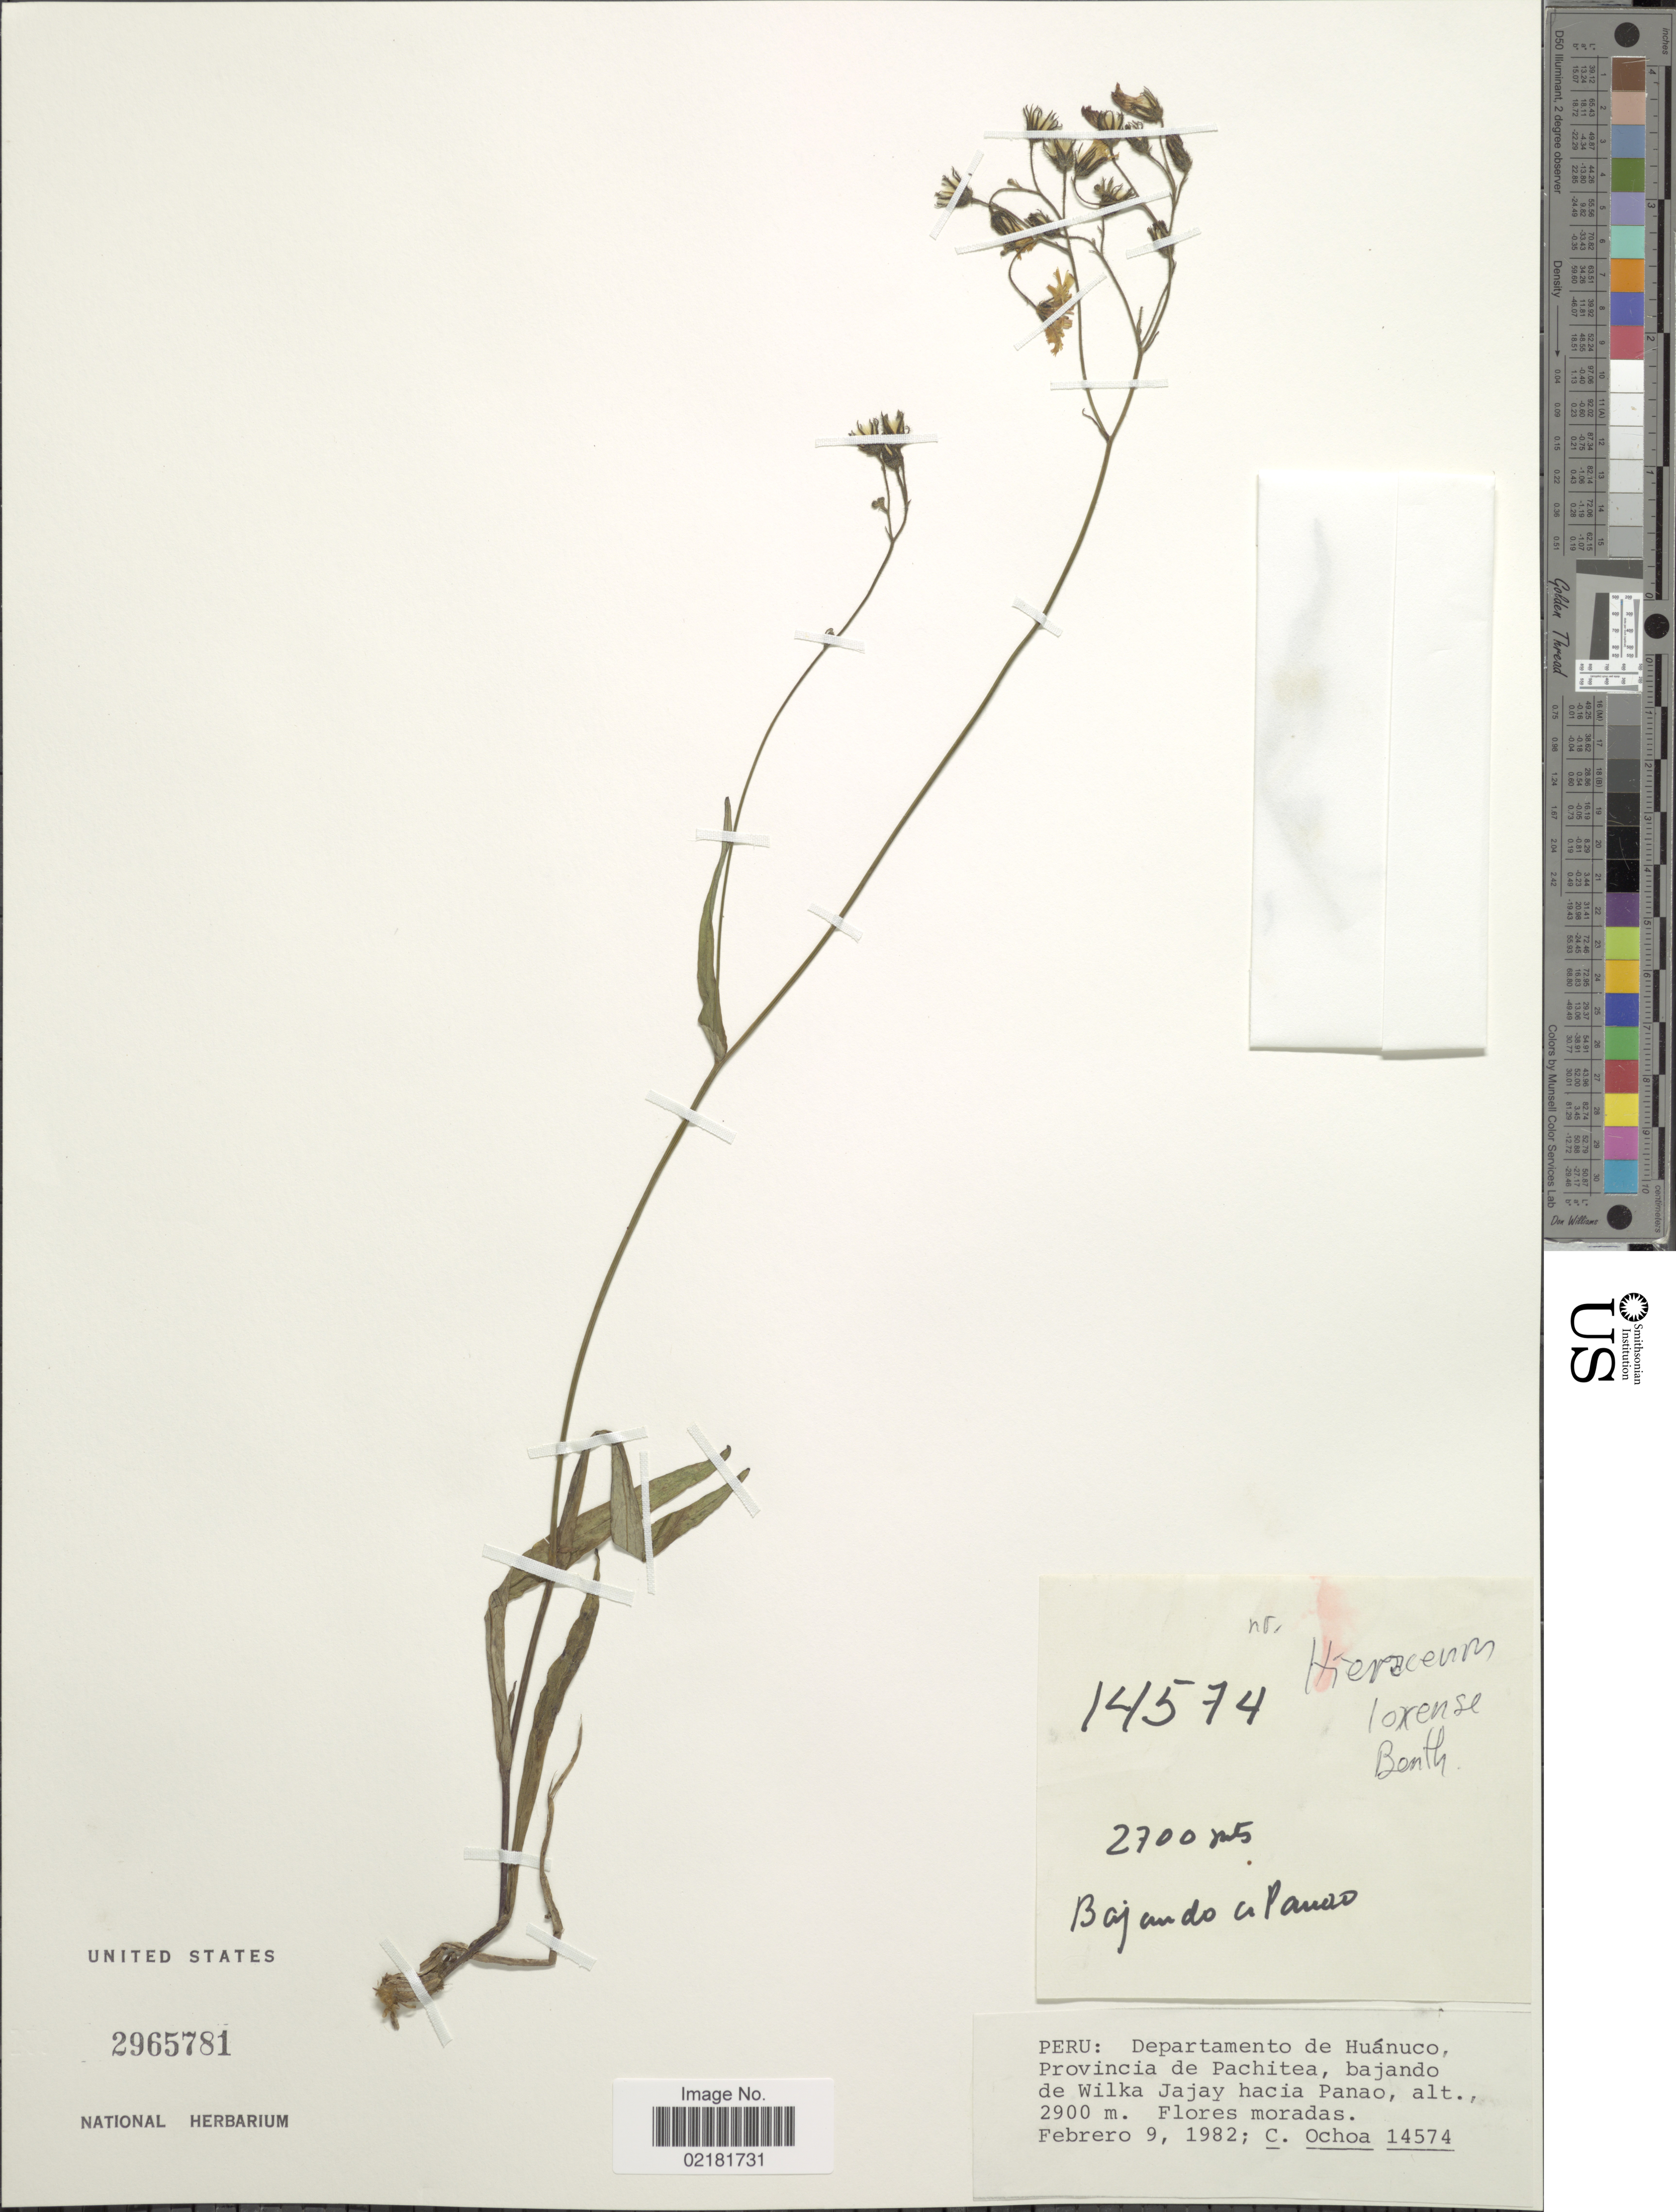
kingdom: Plantae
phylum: Tracheophyta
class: Magnoliopsida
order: Asterales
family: Asteraceae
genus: Hieracium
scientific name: Hieracium loxense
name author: Benth.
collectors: C. Ochoa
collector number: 14574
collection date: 1982-02-09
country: Peru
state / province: Huánuco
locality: Provincia de Pachitea, bajando de Wilka Jajay hacia Panao.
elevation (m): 2900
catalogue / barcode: US 2965781